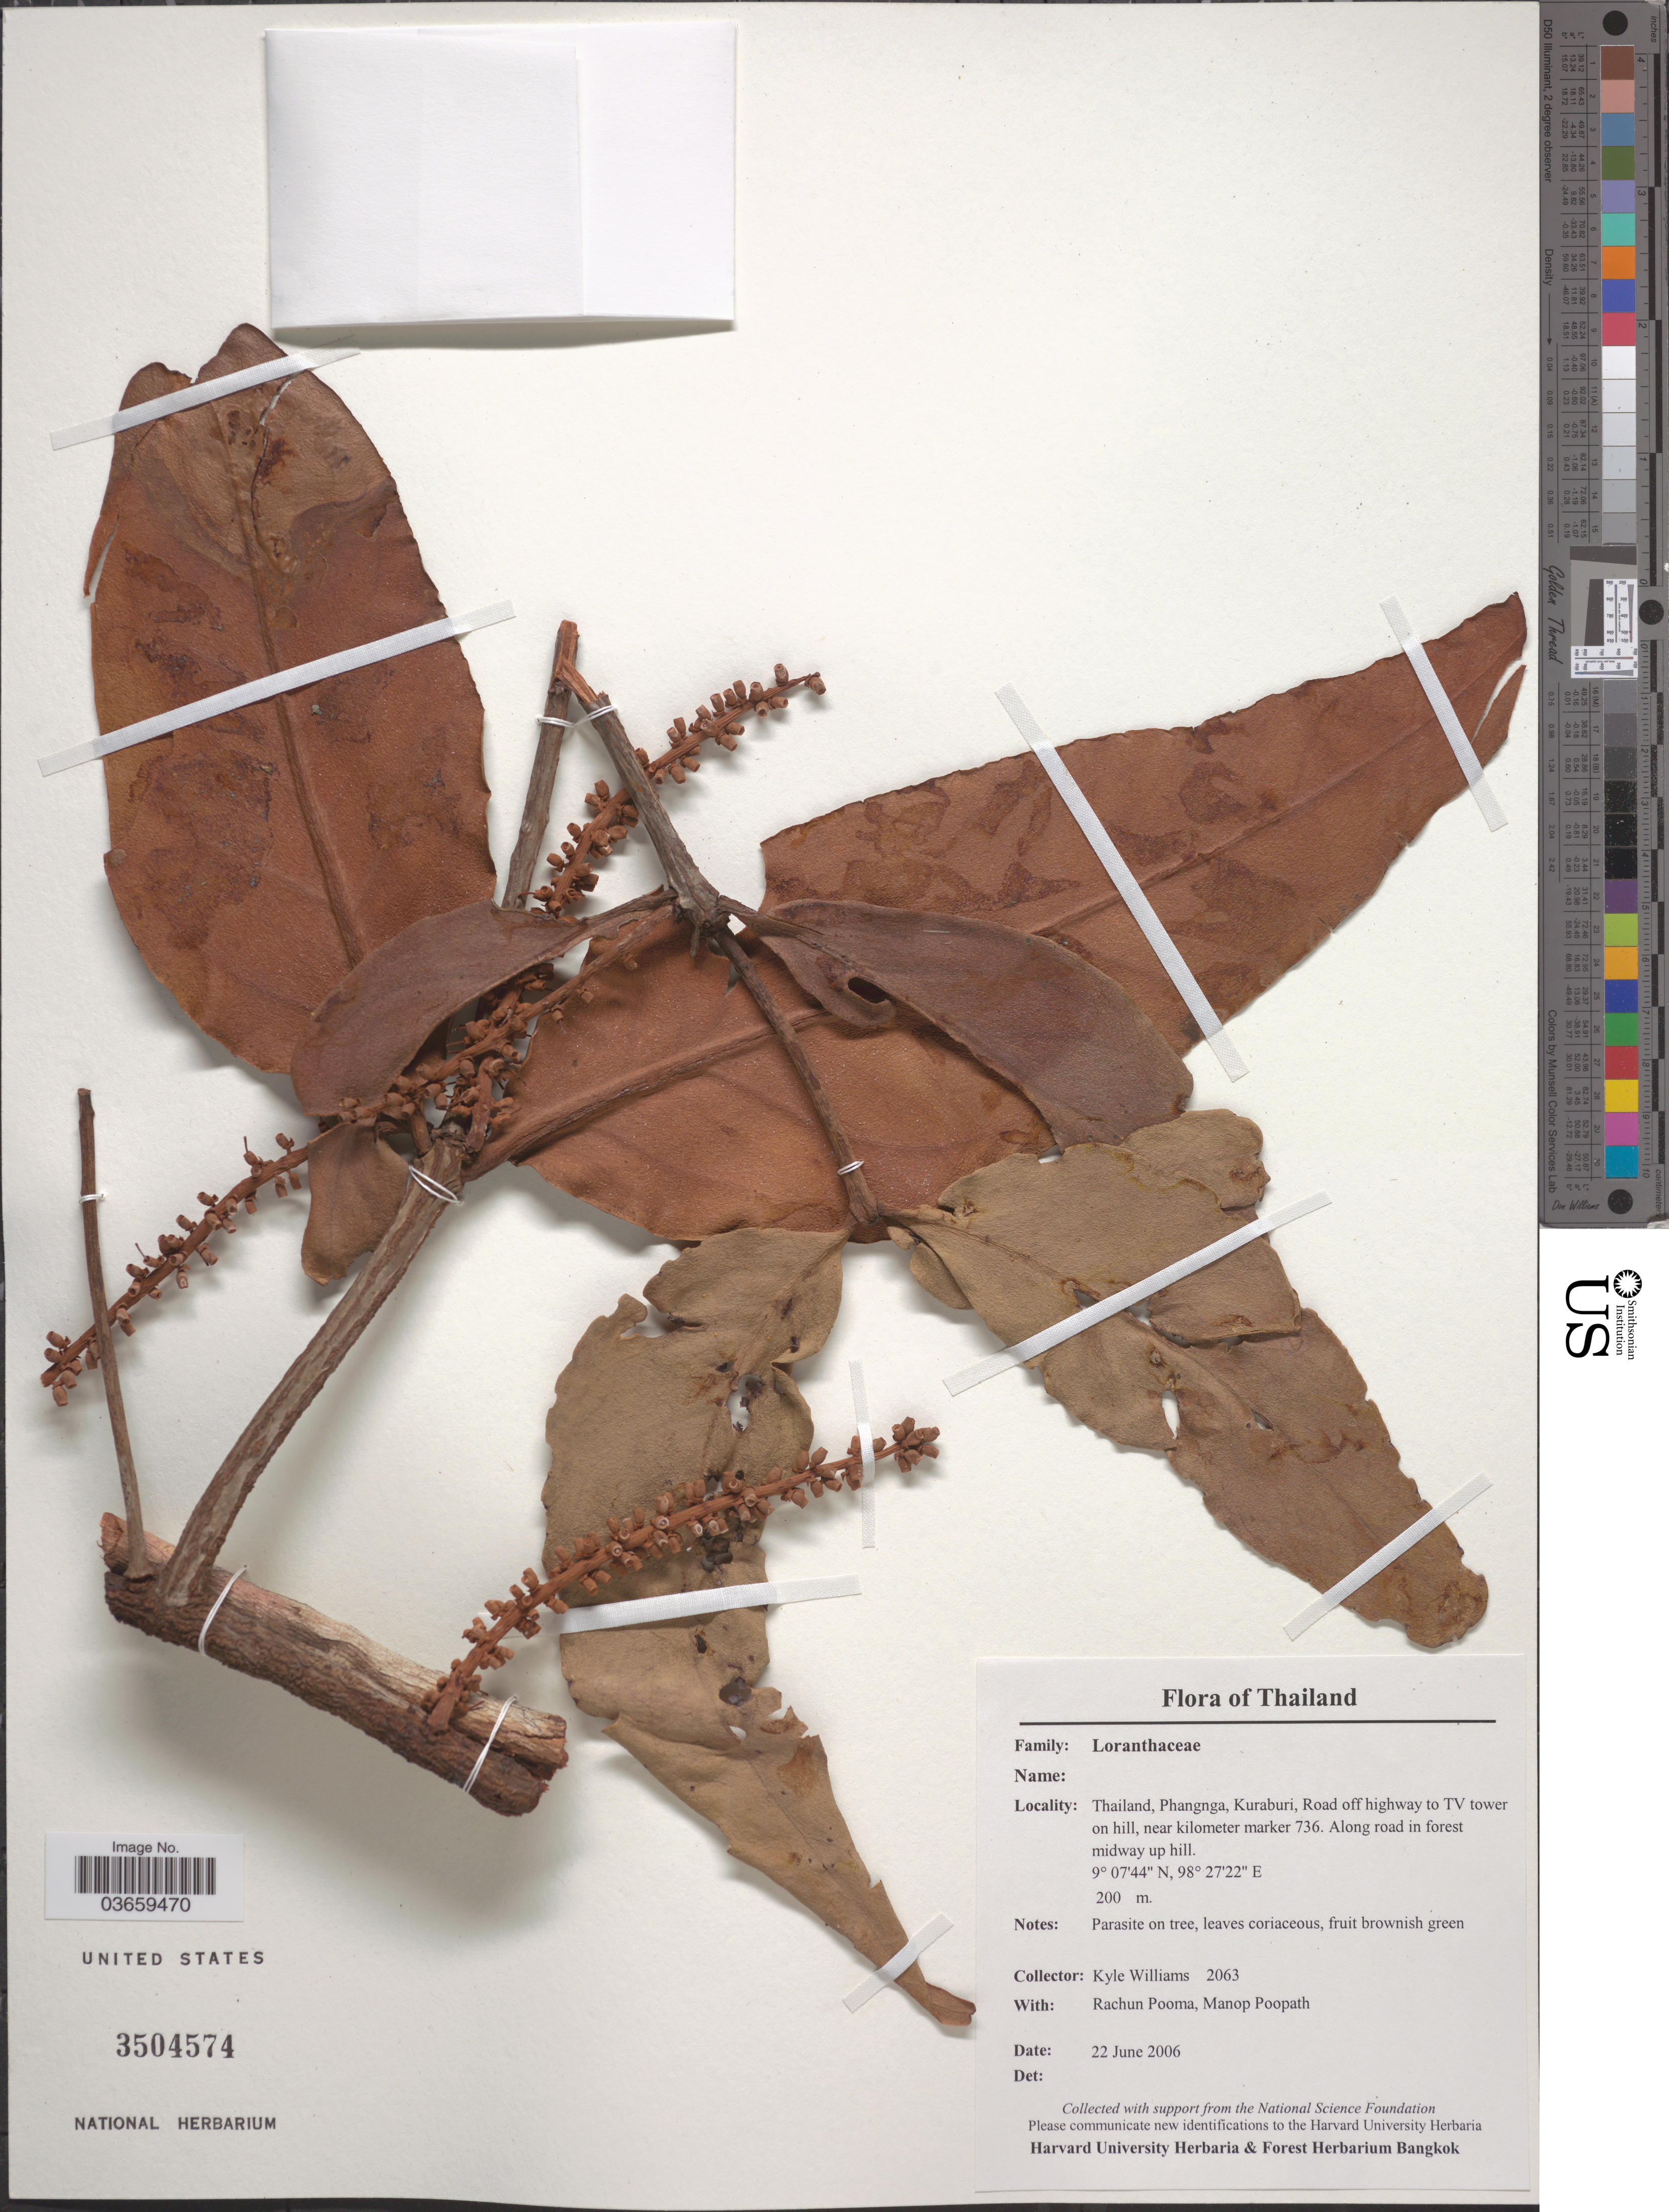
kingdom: Plantae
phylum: Tracheophyta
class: Magnoliopsida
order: Santalales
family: Loranthaceae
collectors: K. J. Williams, R. Pooma & M. Poopath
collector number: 2063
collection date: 2006-06-22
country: Thailand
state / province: Phang Nga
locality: Phangnga, Kuraburi, Road off highway to TV tower on hill, near kilometer marker 736. Along road in forest midway up hill.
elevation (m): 200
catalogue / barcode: US 3504574